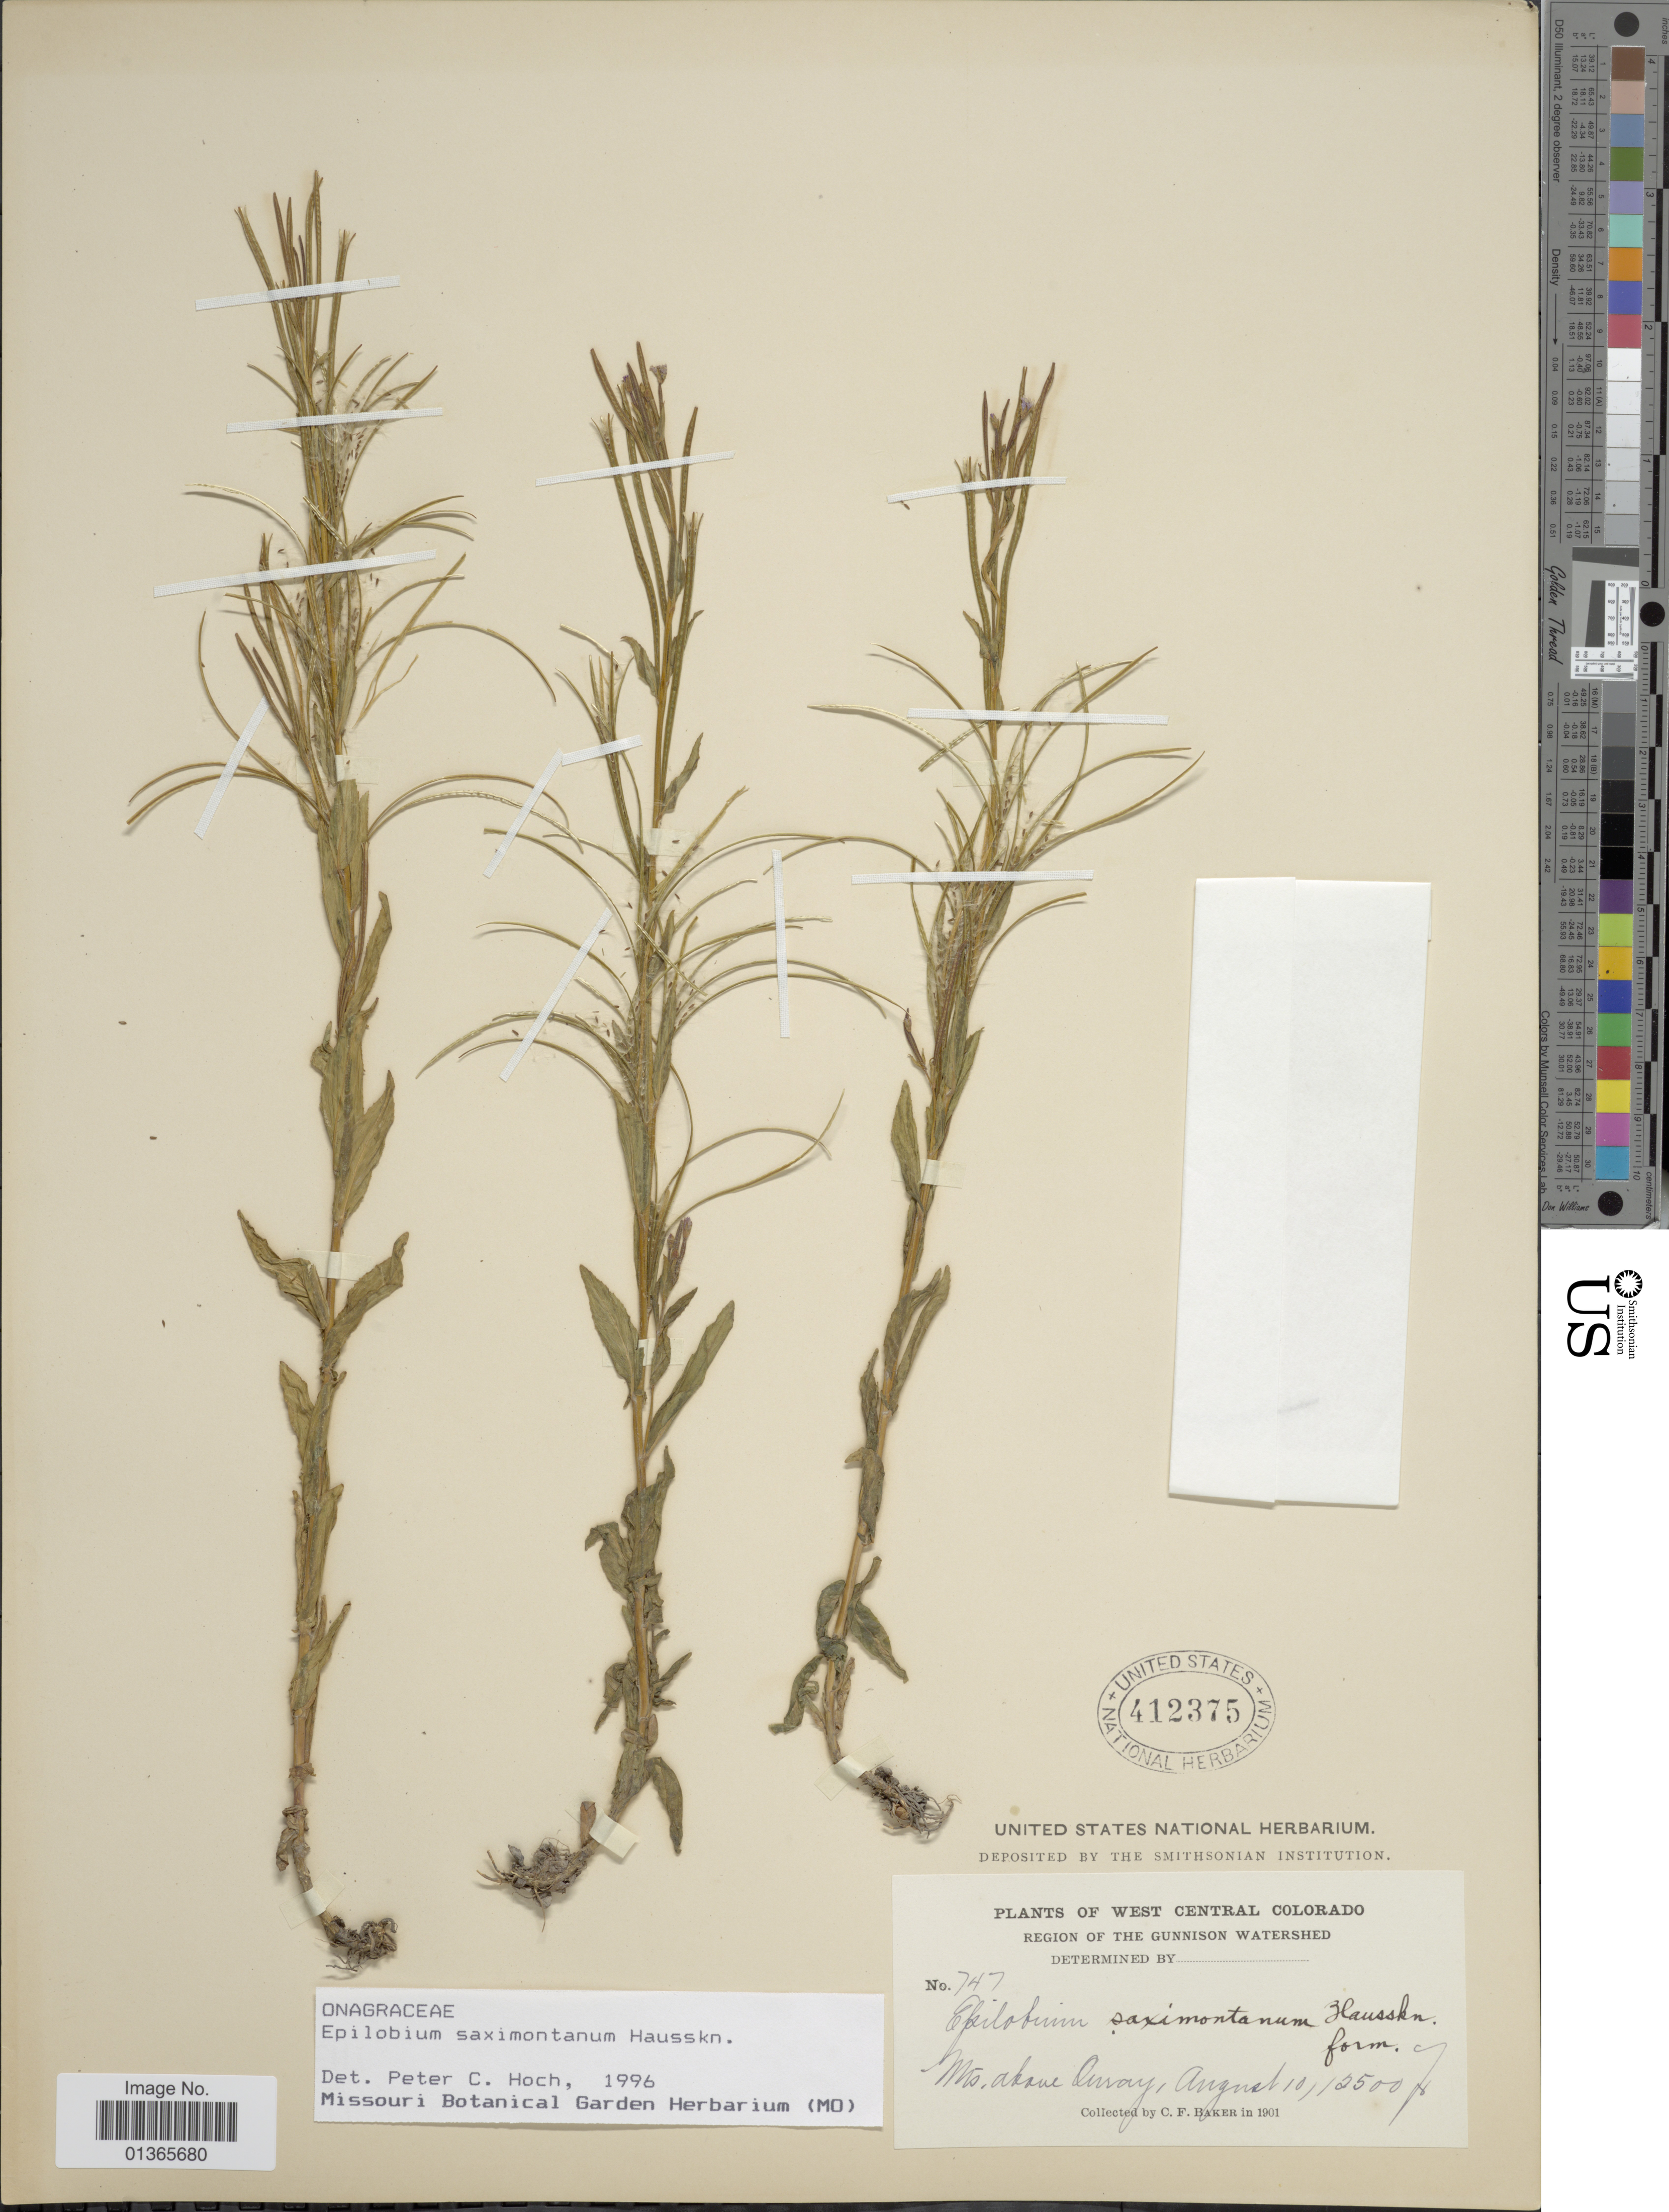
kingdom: Plantae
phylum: Tracheophyta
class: Magnoliopsida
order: Myrtales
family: Onagraceae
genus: Epilobium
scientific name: Epilobium saximontanum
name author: Hausskn.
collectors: C. F. Baker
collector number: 747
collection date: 1901-08-10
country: United States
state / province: Colorado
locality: West Central Colorado. Region of the Gunnison Watershed. Mts. above Ouray.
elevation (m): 3810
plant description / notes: Corrected "Mts. above Quaray." to "Region of the Gunnison Watershed. Mts. above Ouray."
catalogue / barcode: US 412375